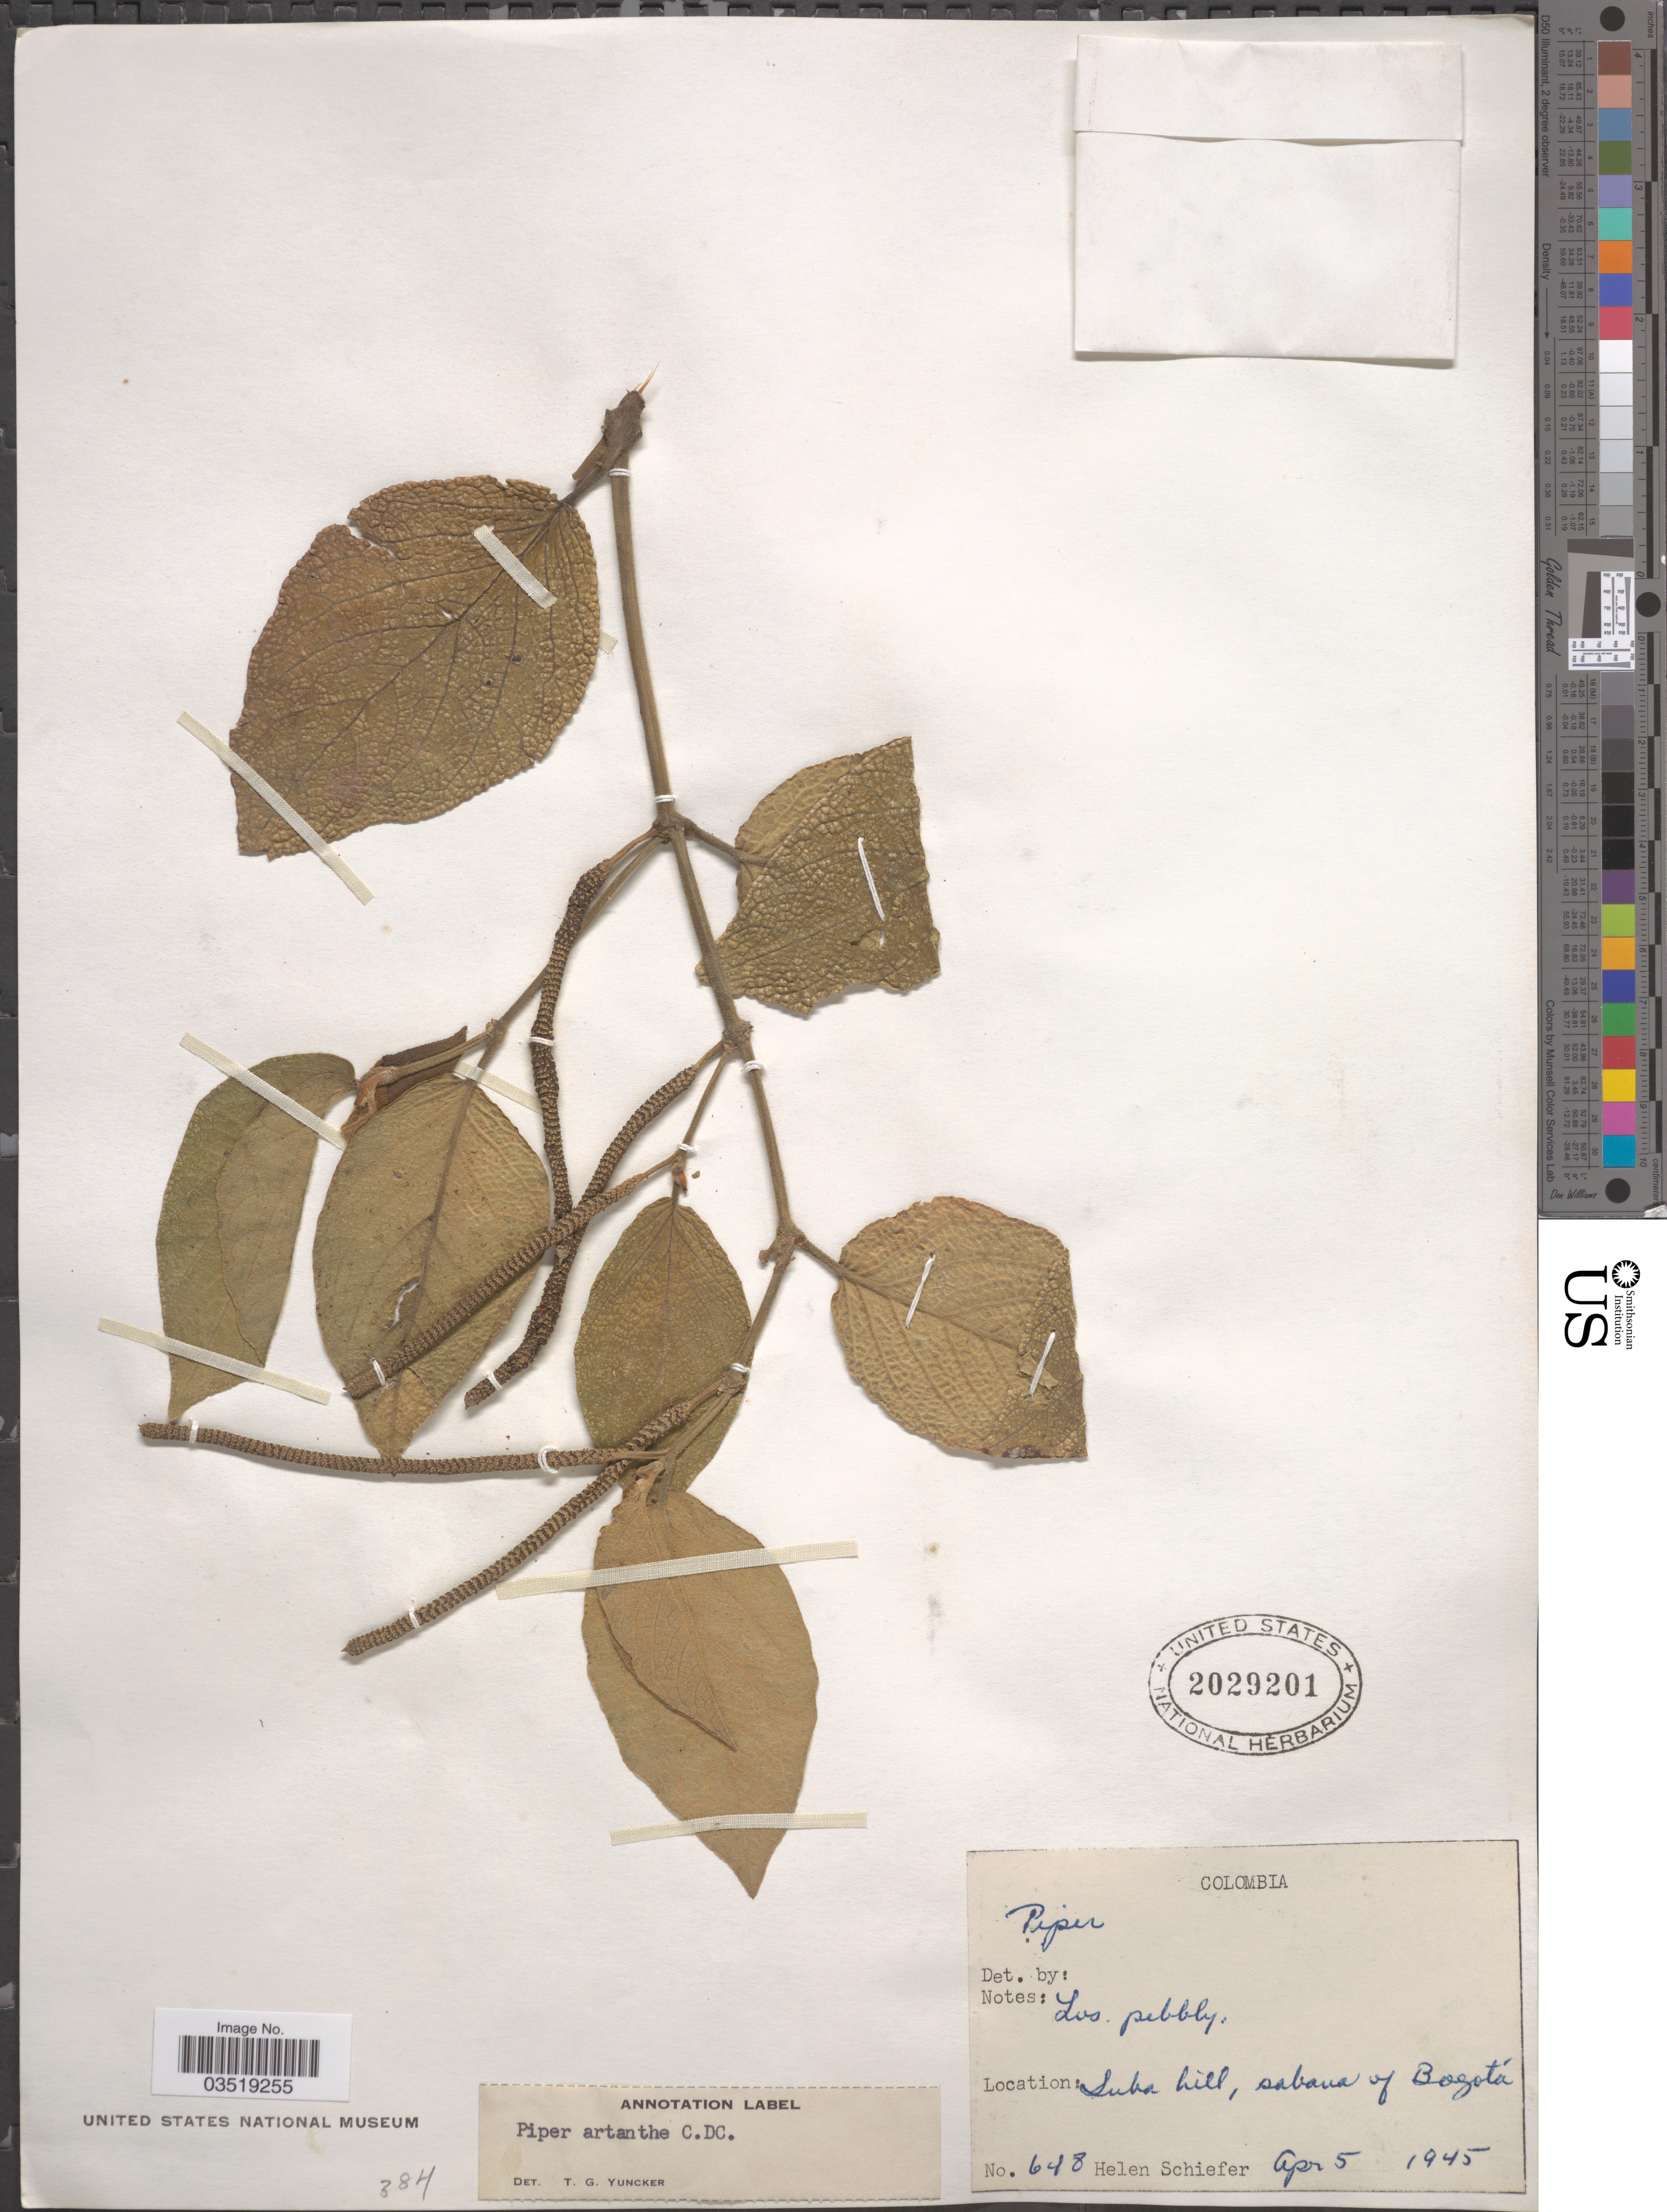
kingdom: Plantae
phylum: Tracheophyta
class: Magnoliopsida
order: Piperales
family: Piperaceae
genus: Piper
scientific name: Piper artanthe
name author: C. DC.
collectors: H. Schiefer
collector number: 648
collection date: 1945-04-05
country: Colombia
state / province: Bogota D.C.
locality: Suba hill, sabana of Bogotá.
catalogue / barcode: US 2029201